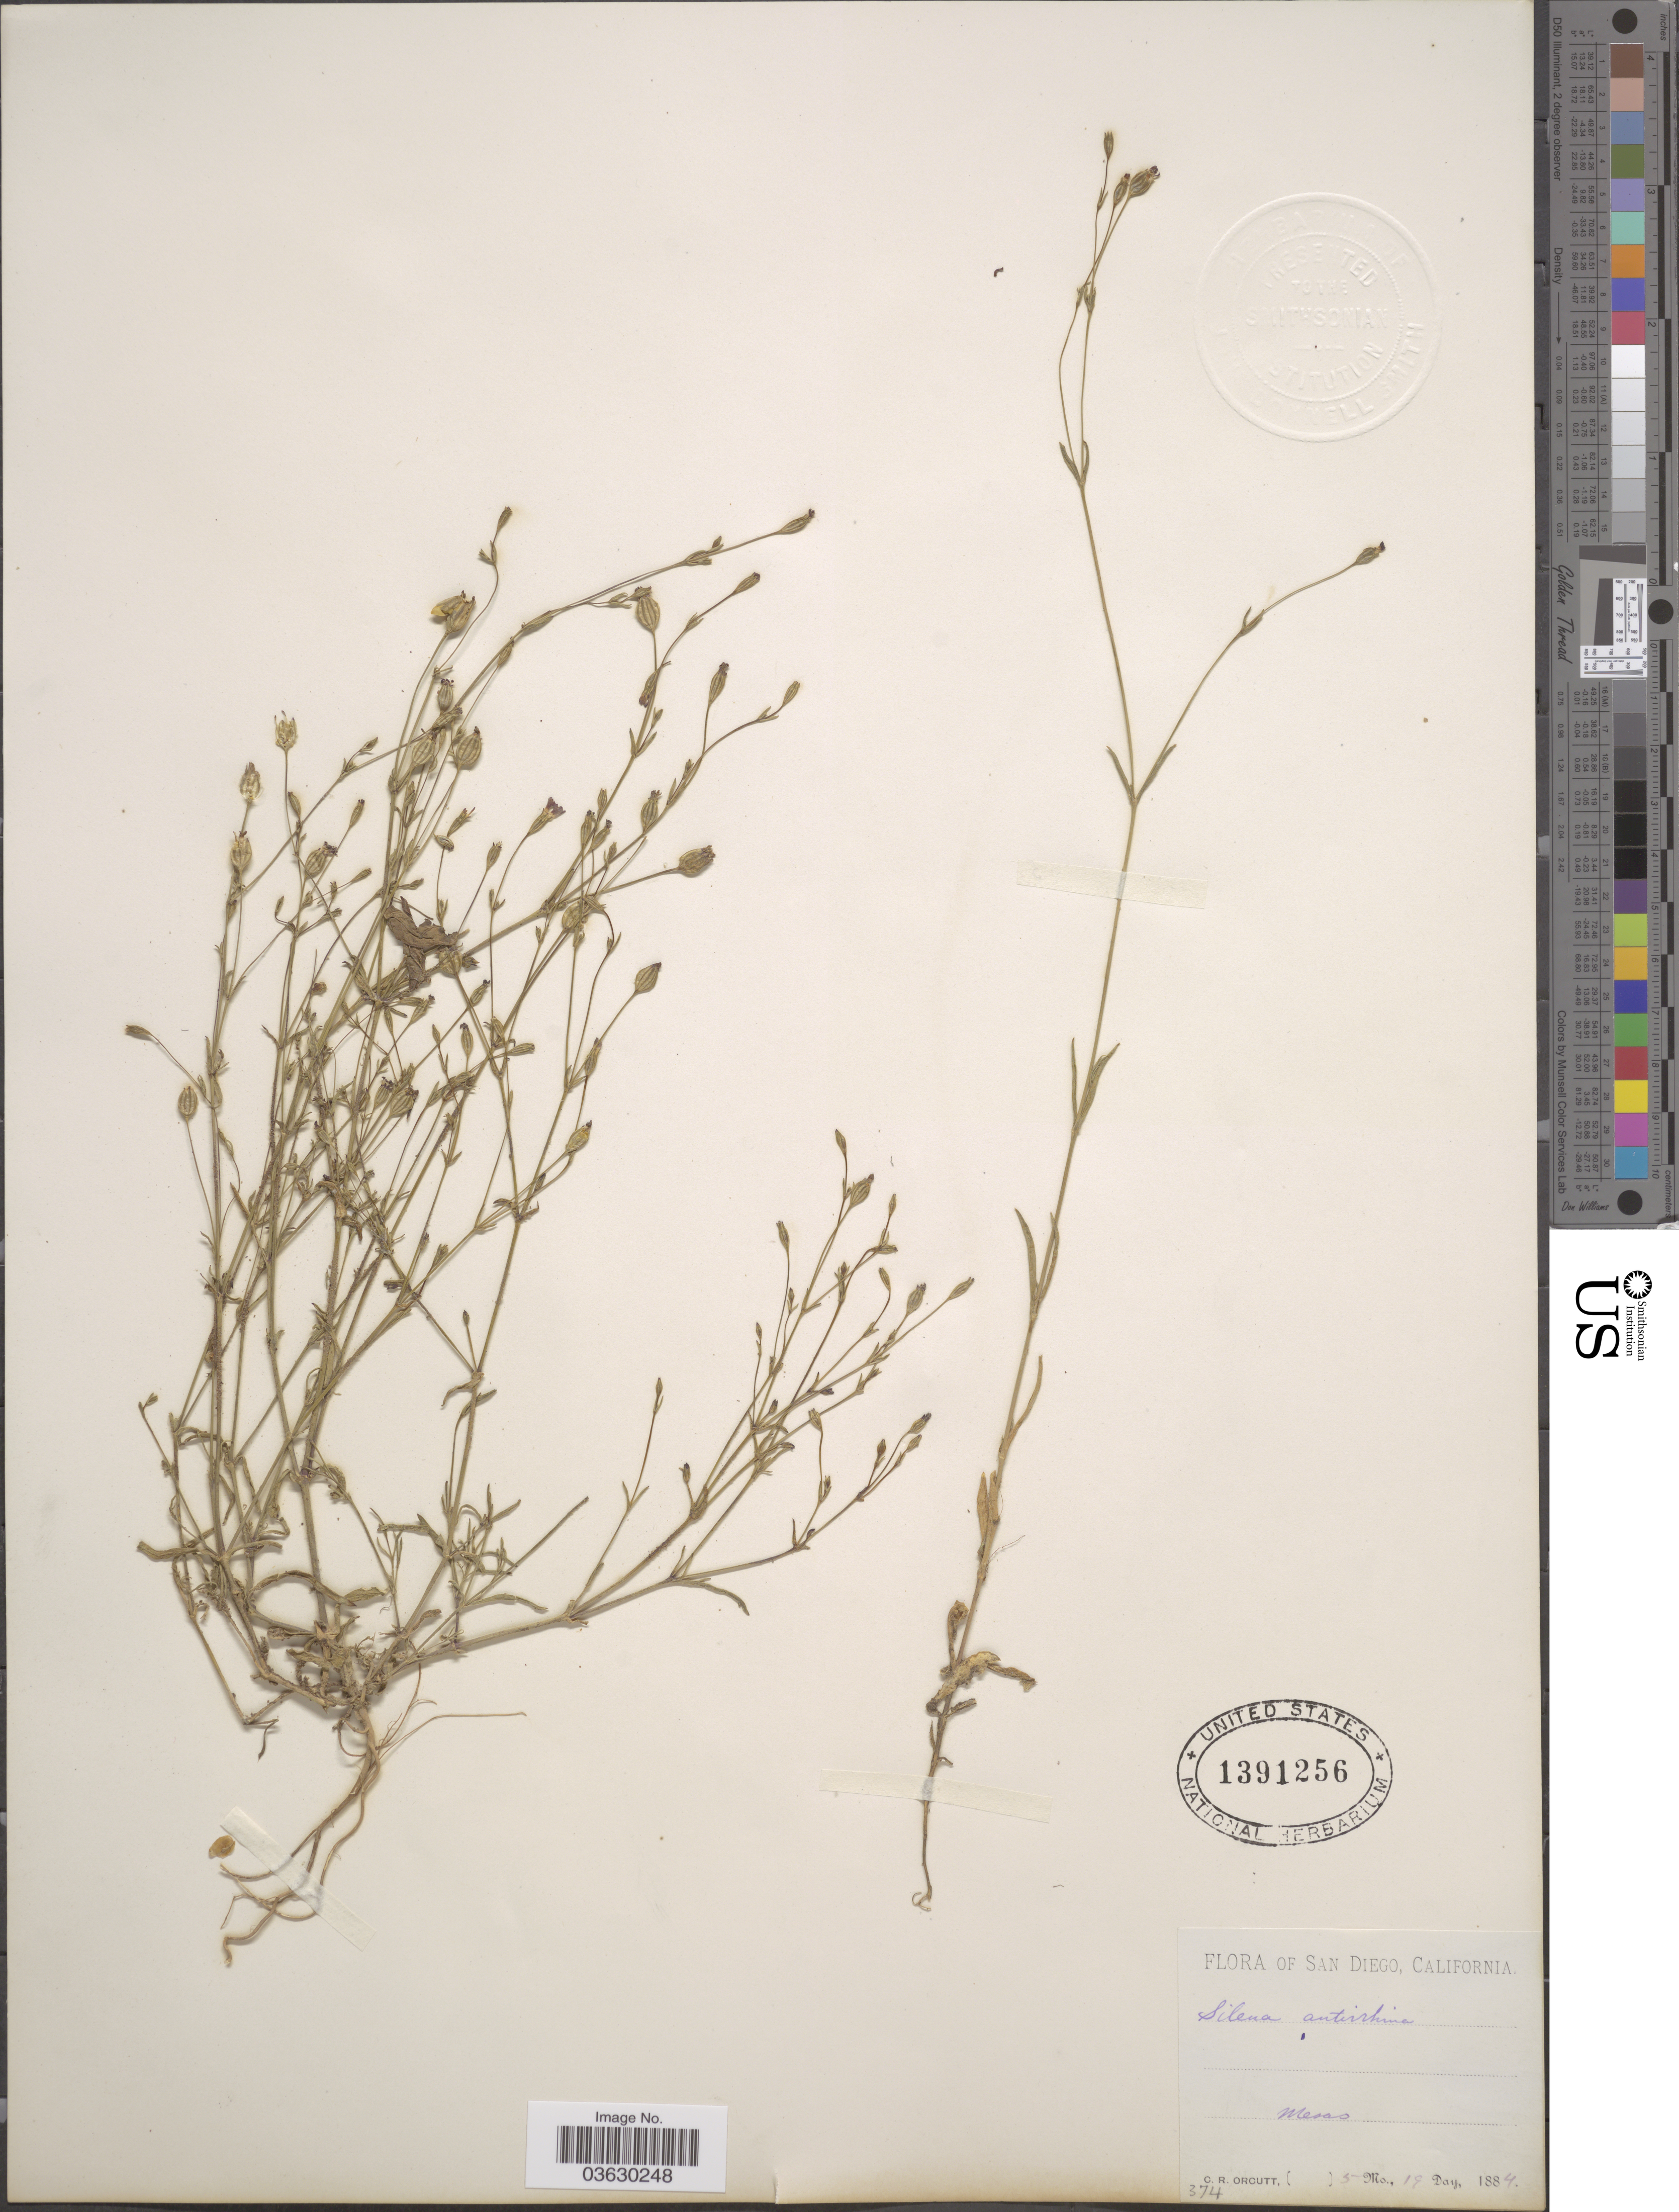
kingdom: Plantae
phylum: Tracheophyta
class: Magnoliopsida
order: Caryophyllales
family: Caryophyllaceae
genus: Silene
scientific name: Silene antirrhina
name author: L.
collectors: C. R. Orcutt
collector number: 374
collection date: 1884-05-19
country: United States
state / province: California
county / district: San Diego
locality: San Diego. Mesas.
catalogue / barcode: US 1391256